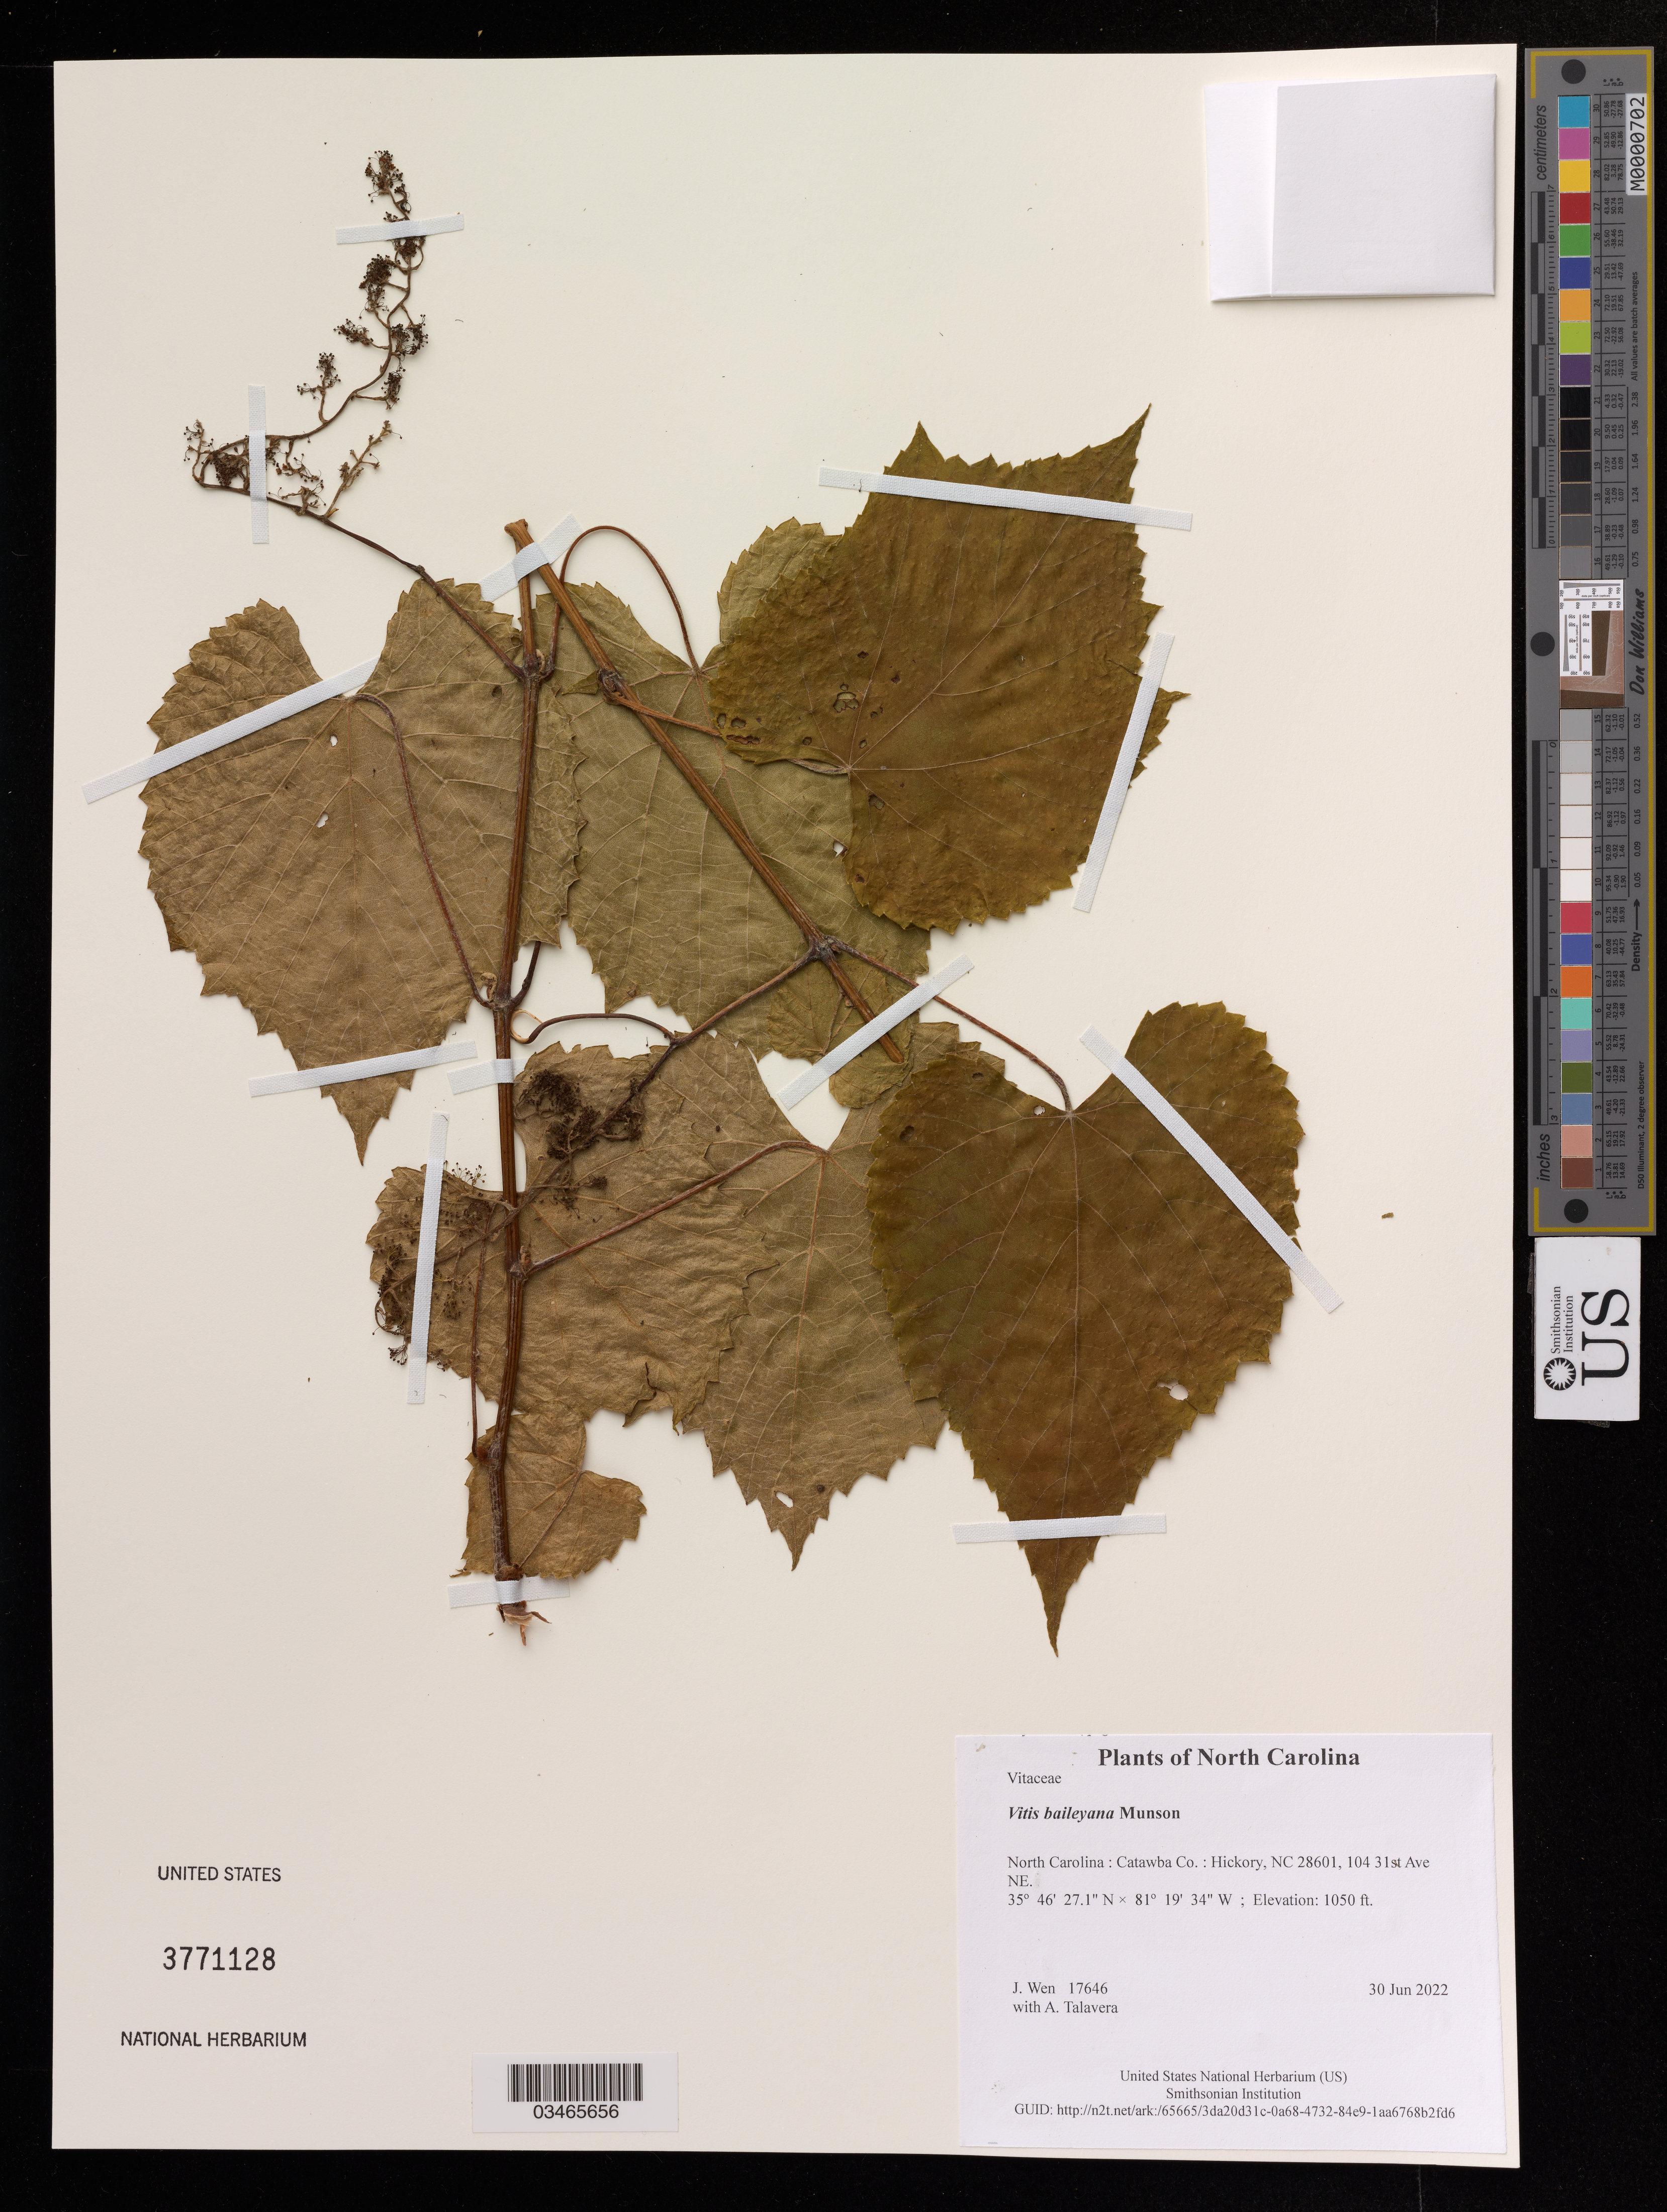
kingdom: Plantae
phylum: Tracheophyta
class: Magnoliopsida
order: Vitales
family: Vitaceae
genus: Vitis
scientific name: Vitis baileyana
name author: Munson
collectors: J. Wen & A. Talavera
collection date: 2022-06-30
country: United States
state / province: North Carolina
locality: Catawba Co.: Hickory, NC 28601, 104 31st Ave NE.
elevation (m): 320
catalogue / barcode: US 3771128